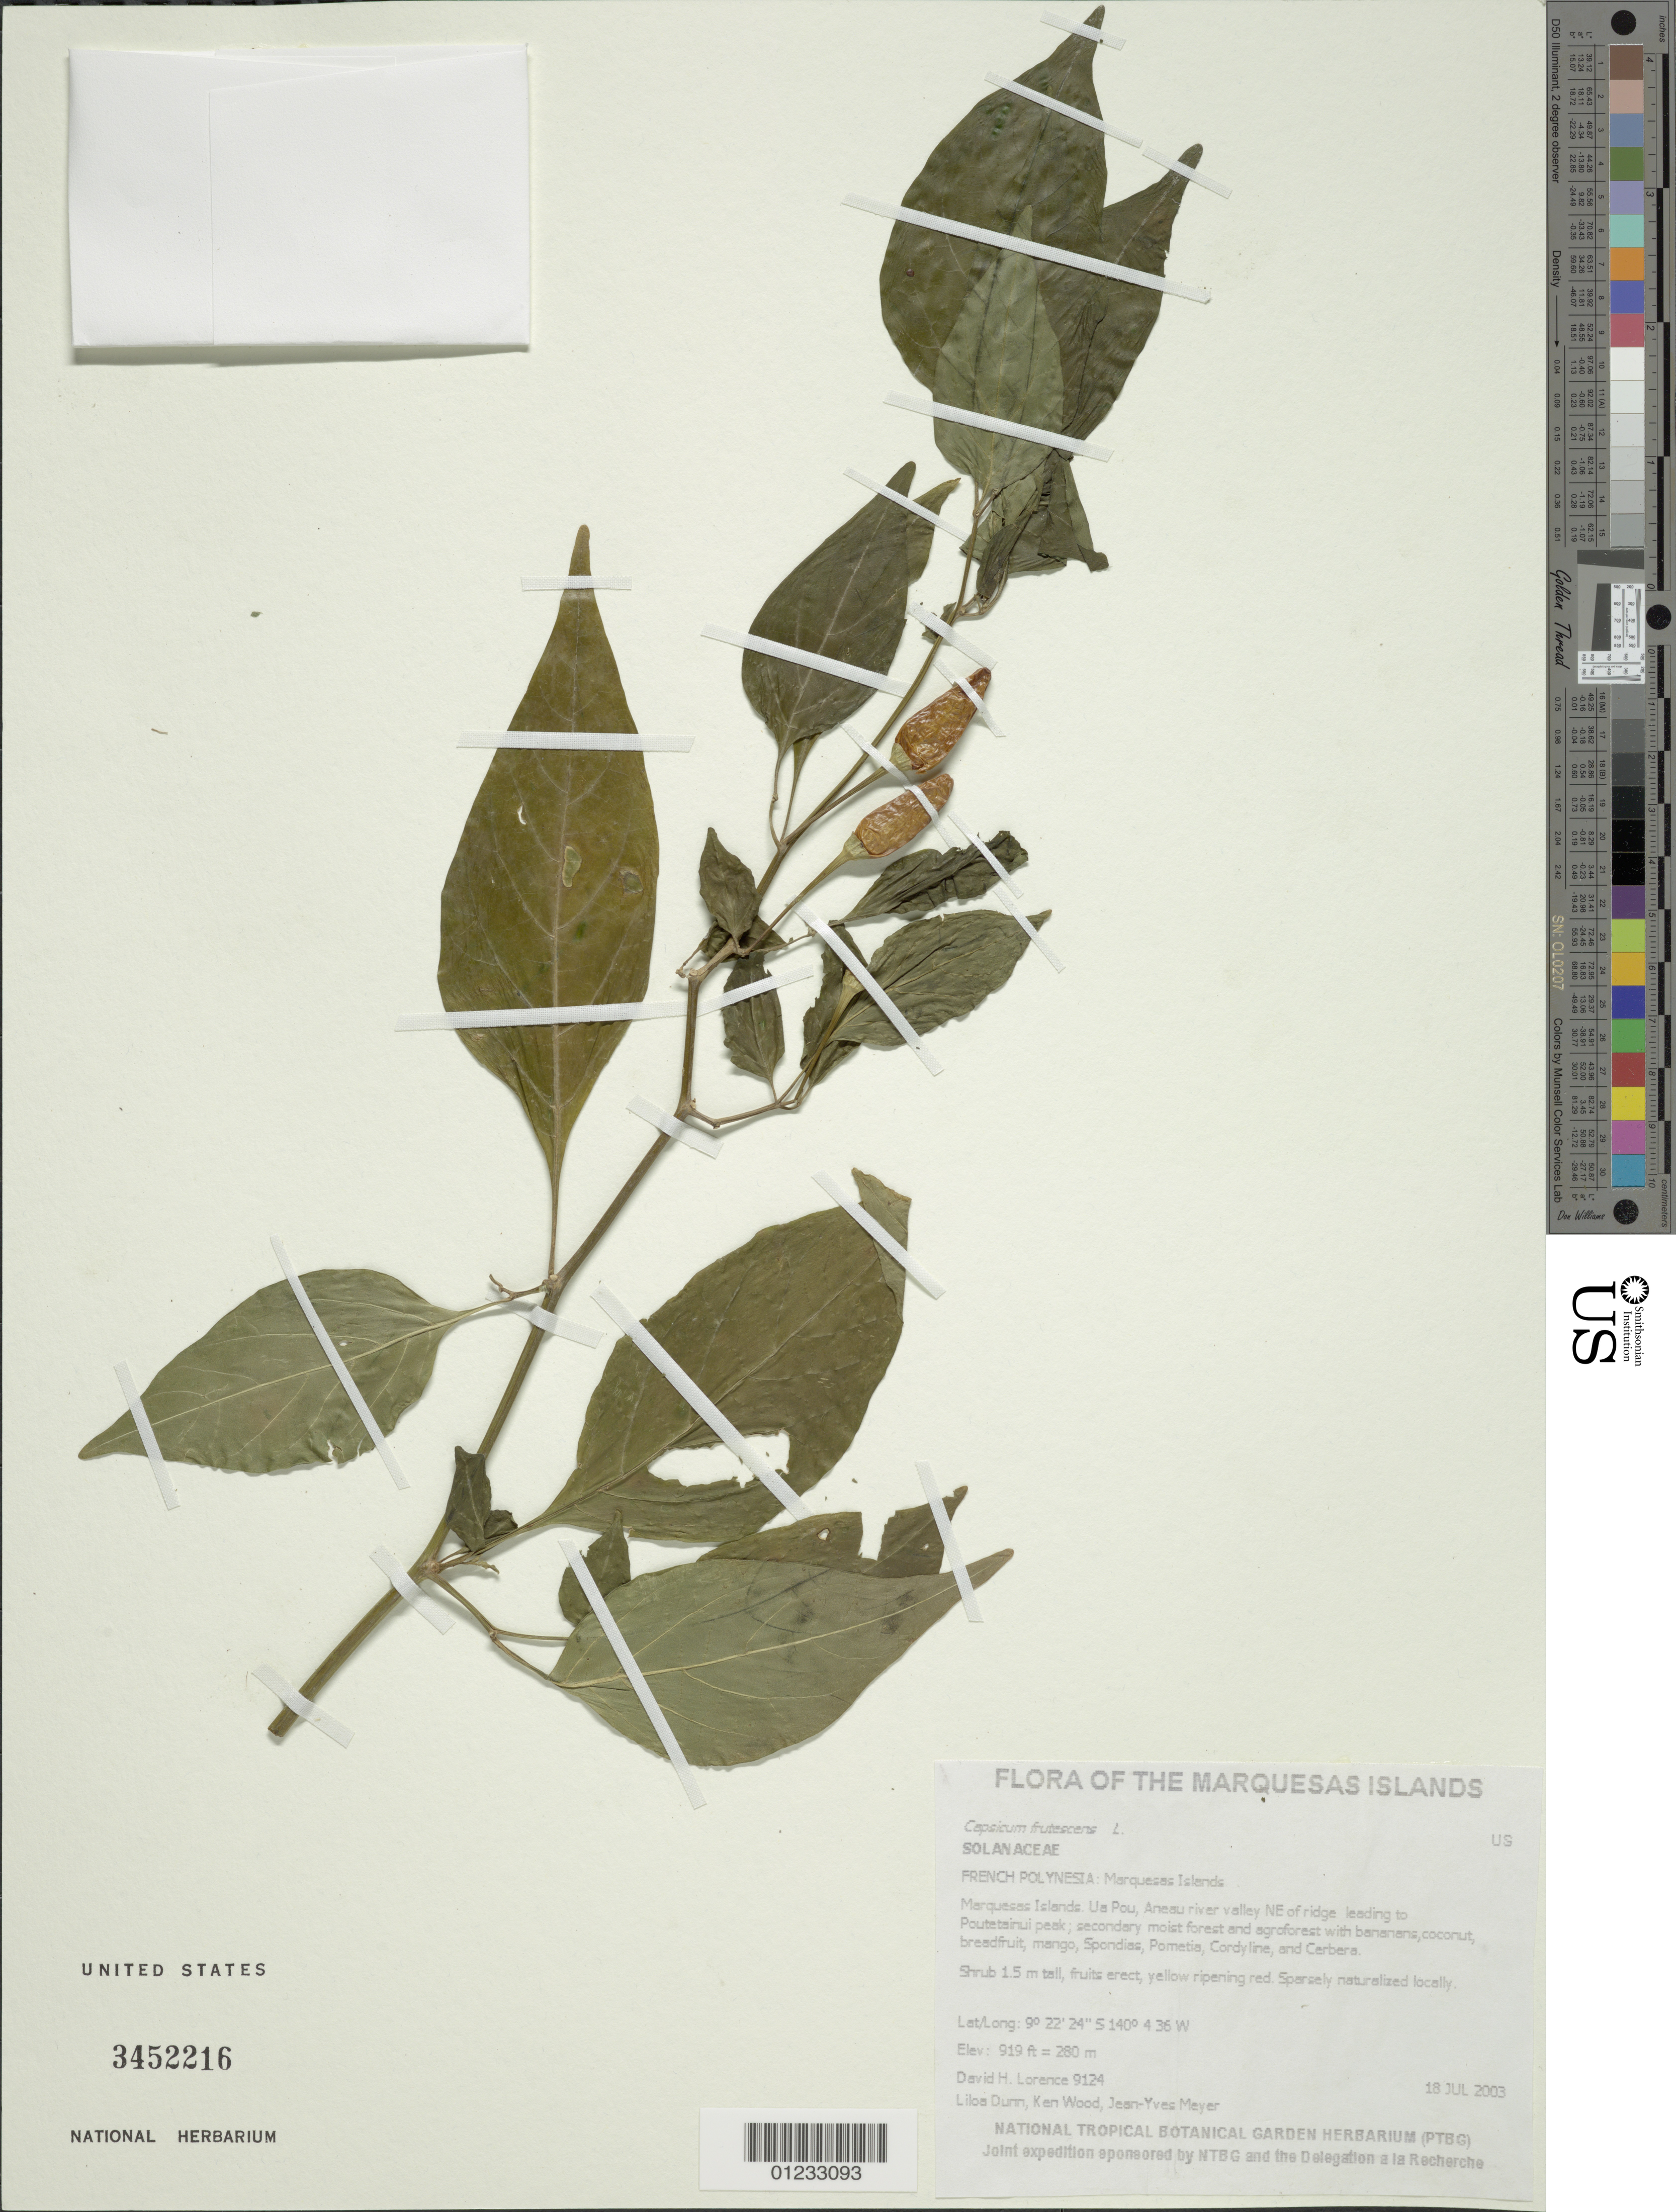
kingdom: Plantae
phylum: Tracheophyta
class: Magnoliopsida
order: Solanales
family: Solanaceae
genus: Capsicum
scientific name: Capsicum frutescens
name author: L.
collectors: D. Lorence, L. Dunn, K. R. Wood & J.-Y. Meyer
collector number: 9124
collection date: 2003-07-18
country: French Polynesia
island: Ua Pou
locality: Aneau river valley NE of ridge leading to Poutetainui peak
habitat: Secondary moist forest and agroforest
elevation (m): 280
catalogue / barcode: US 3452216